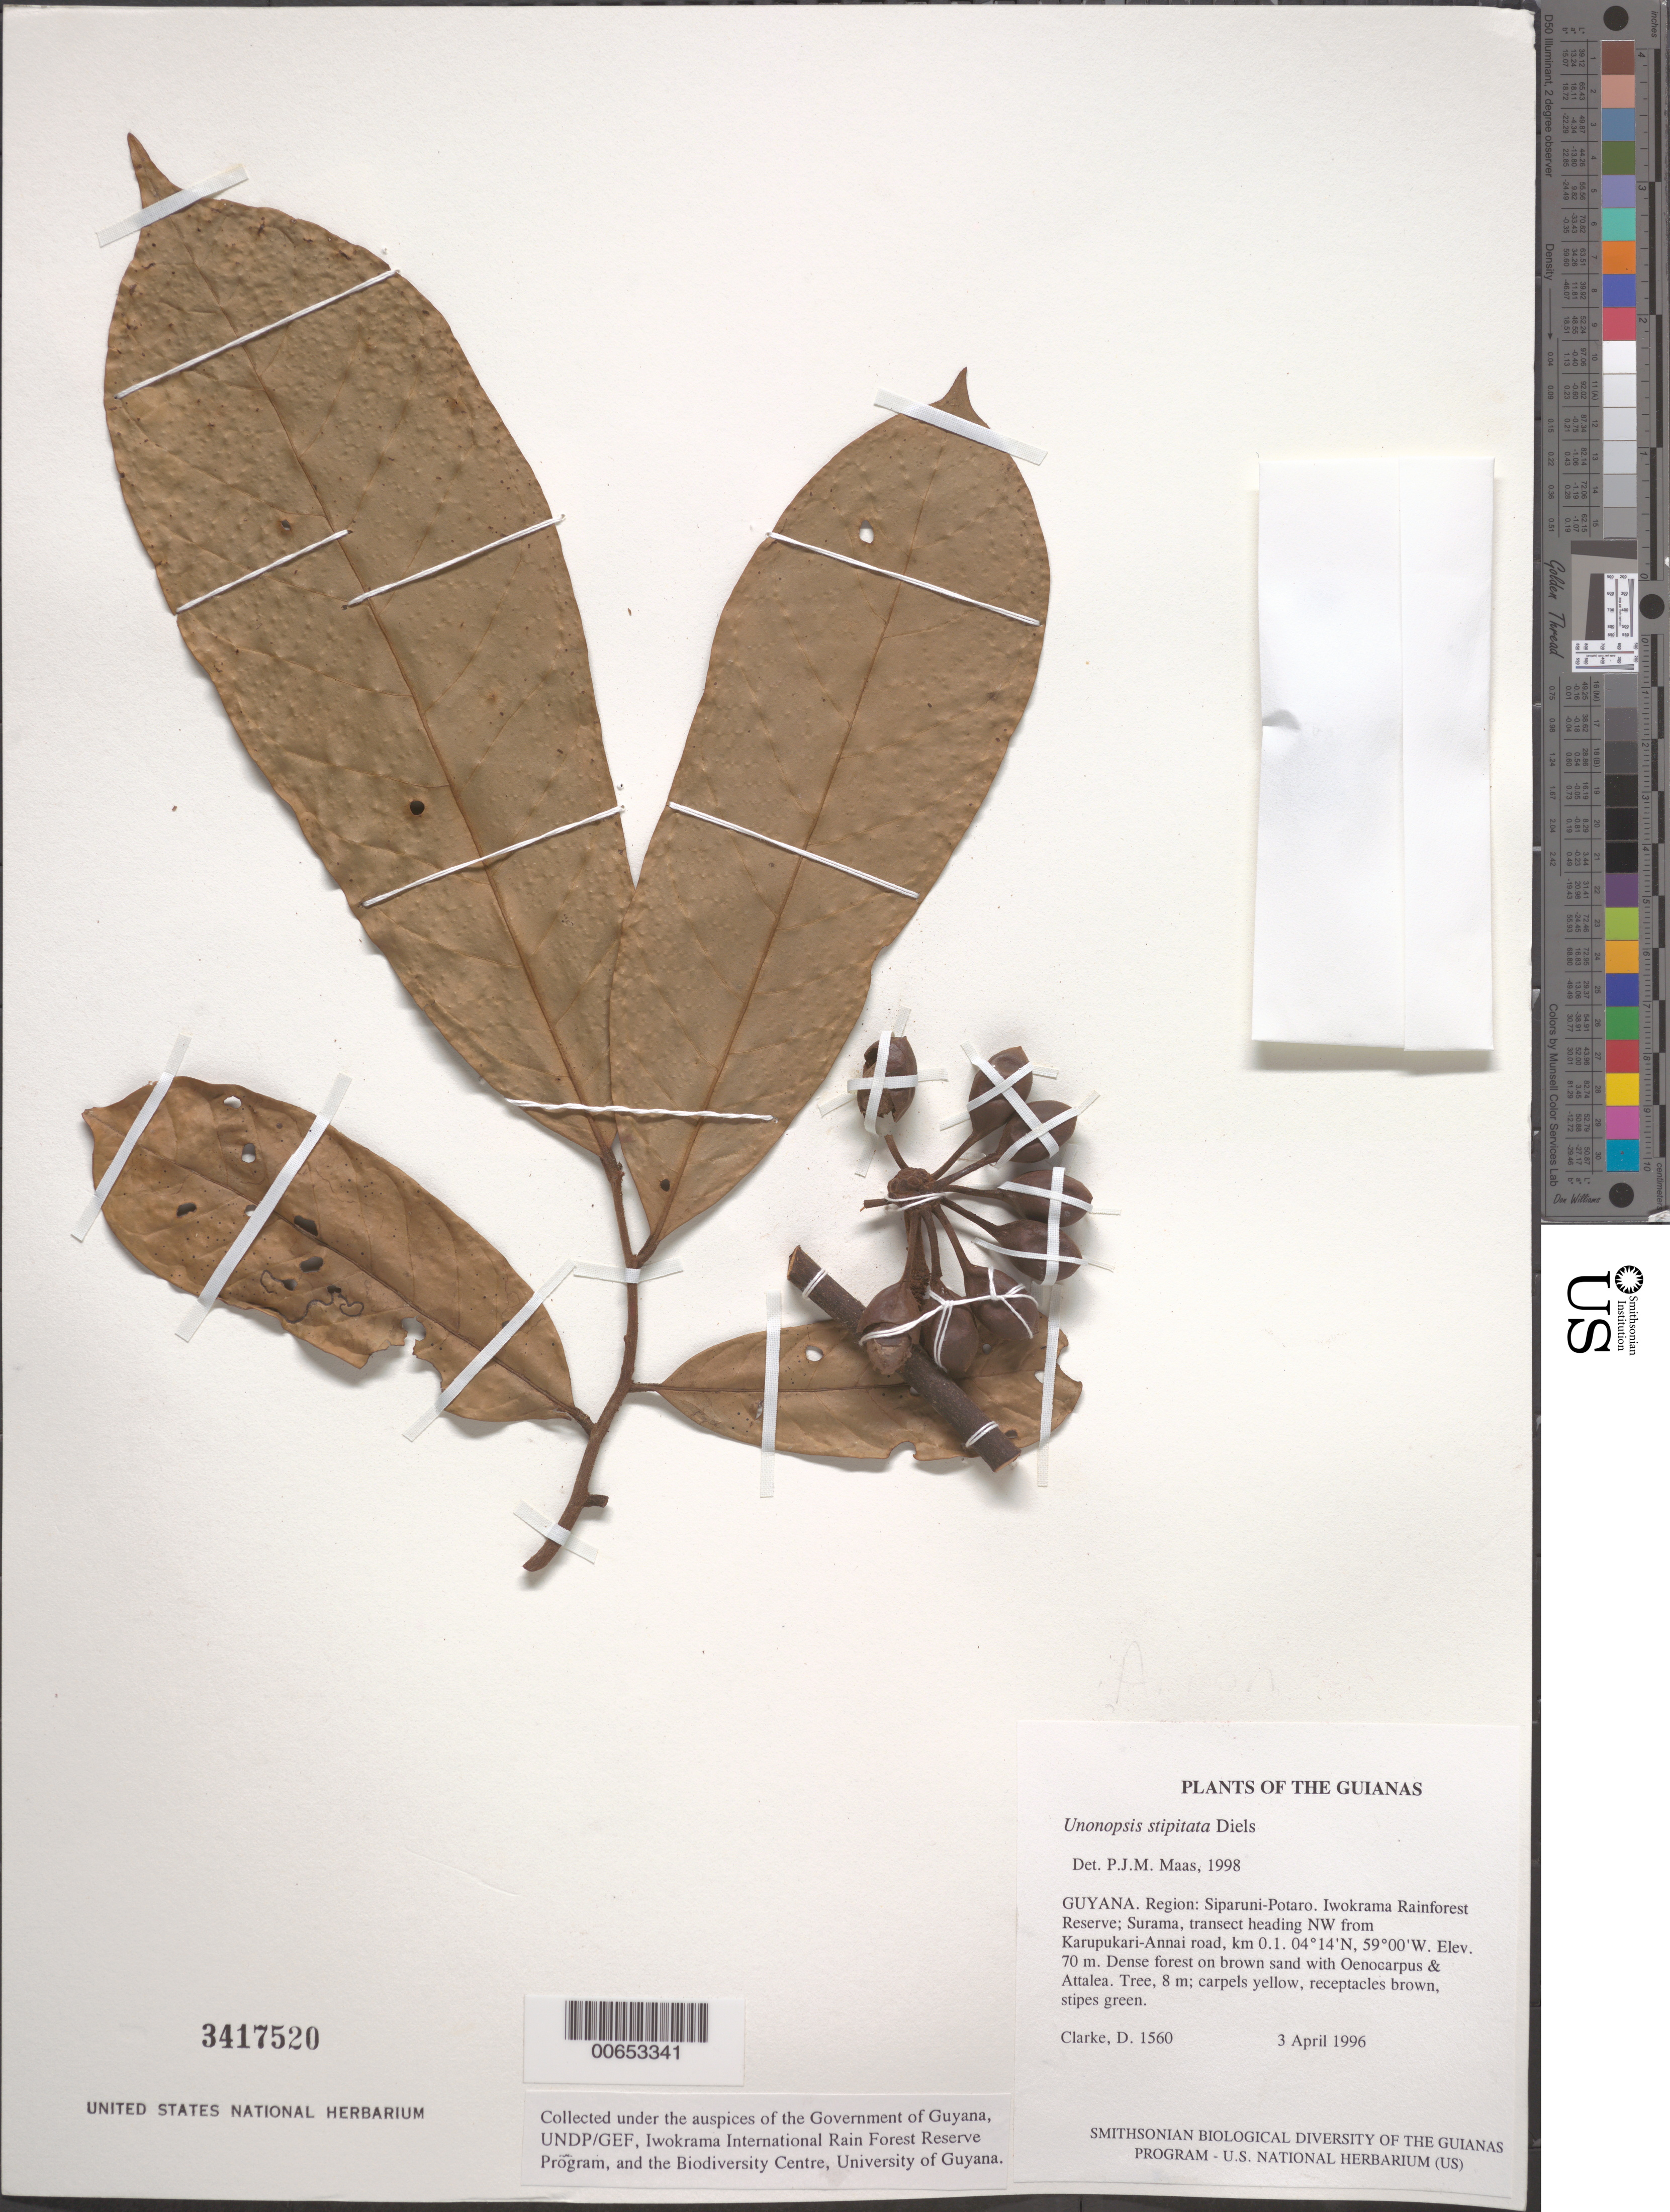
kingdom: Plantae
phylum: Tracheophyta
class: Magnoliopsida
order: Magnoliales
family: Annonaceae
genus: Unonopsis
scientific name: Unonopsis stipitata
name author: Diels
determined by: Maas, Paul J. M.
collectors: H. D. Clarke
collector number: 1560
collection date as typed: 3 April 1996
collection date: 1996-04-03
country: Guyana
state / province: Potaro-Siparuni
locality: Iwokrama Rainforest Reserve; Surama, transect heading NW from Karupukari-Annai road, km 0.1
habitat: Dense forest on brown sand with Oenocarpus & Attalea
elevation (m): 70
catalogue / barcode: US 3417520